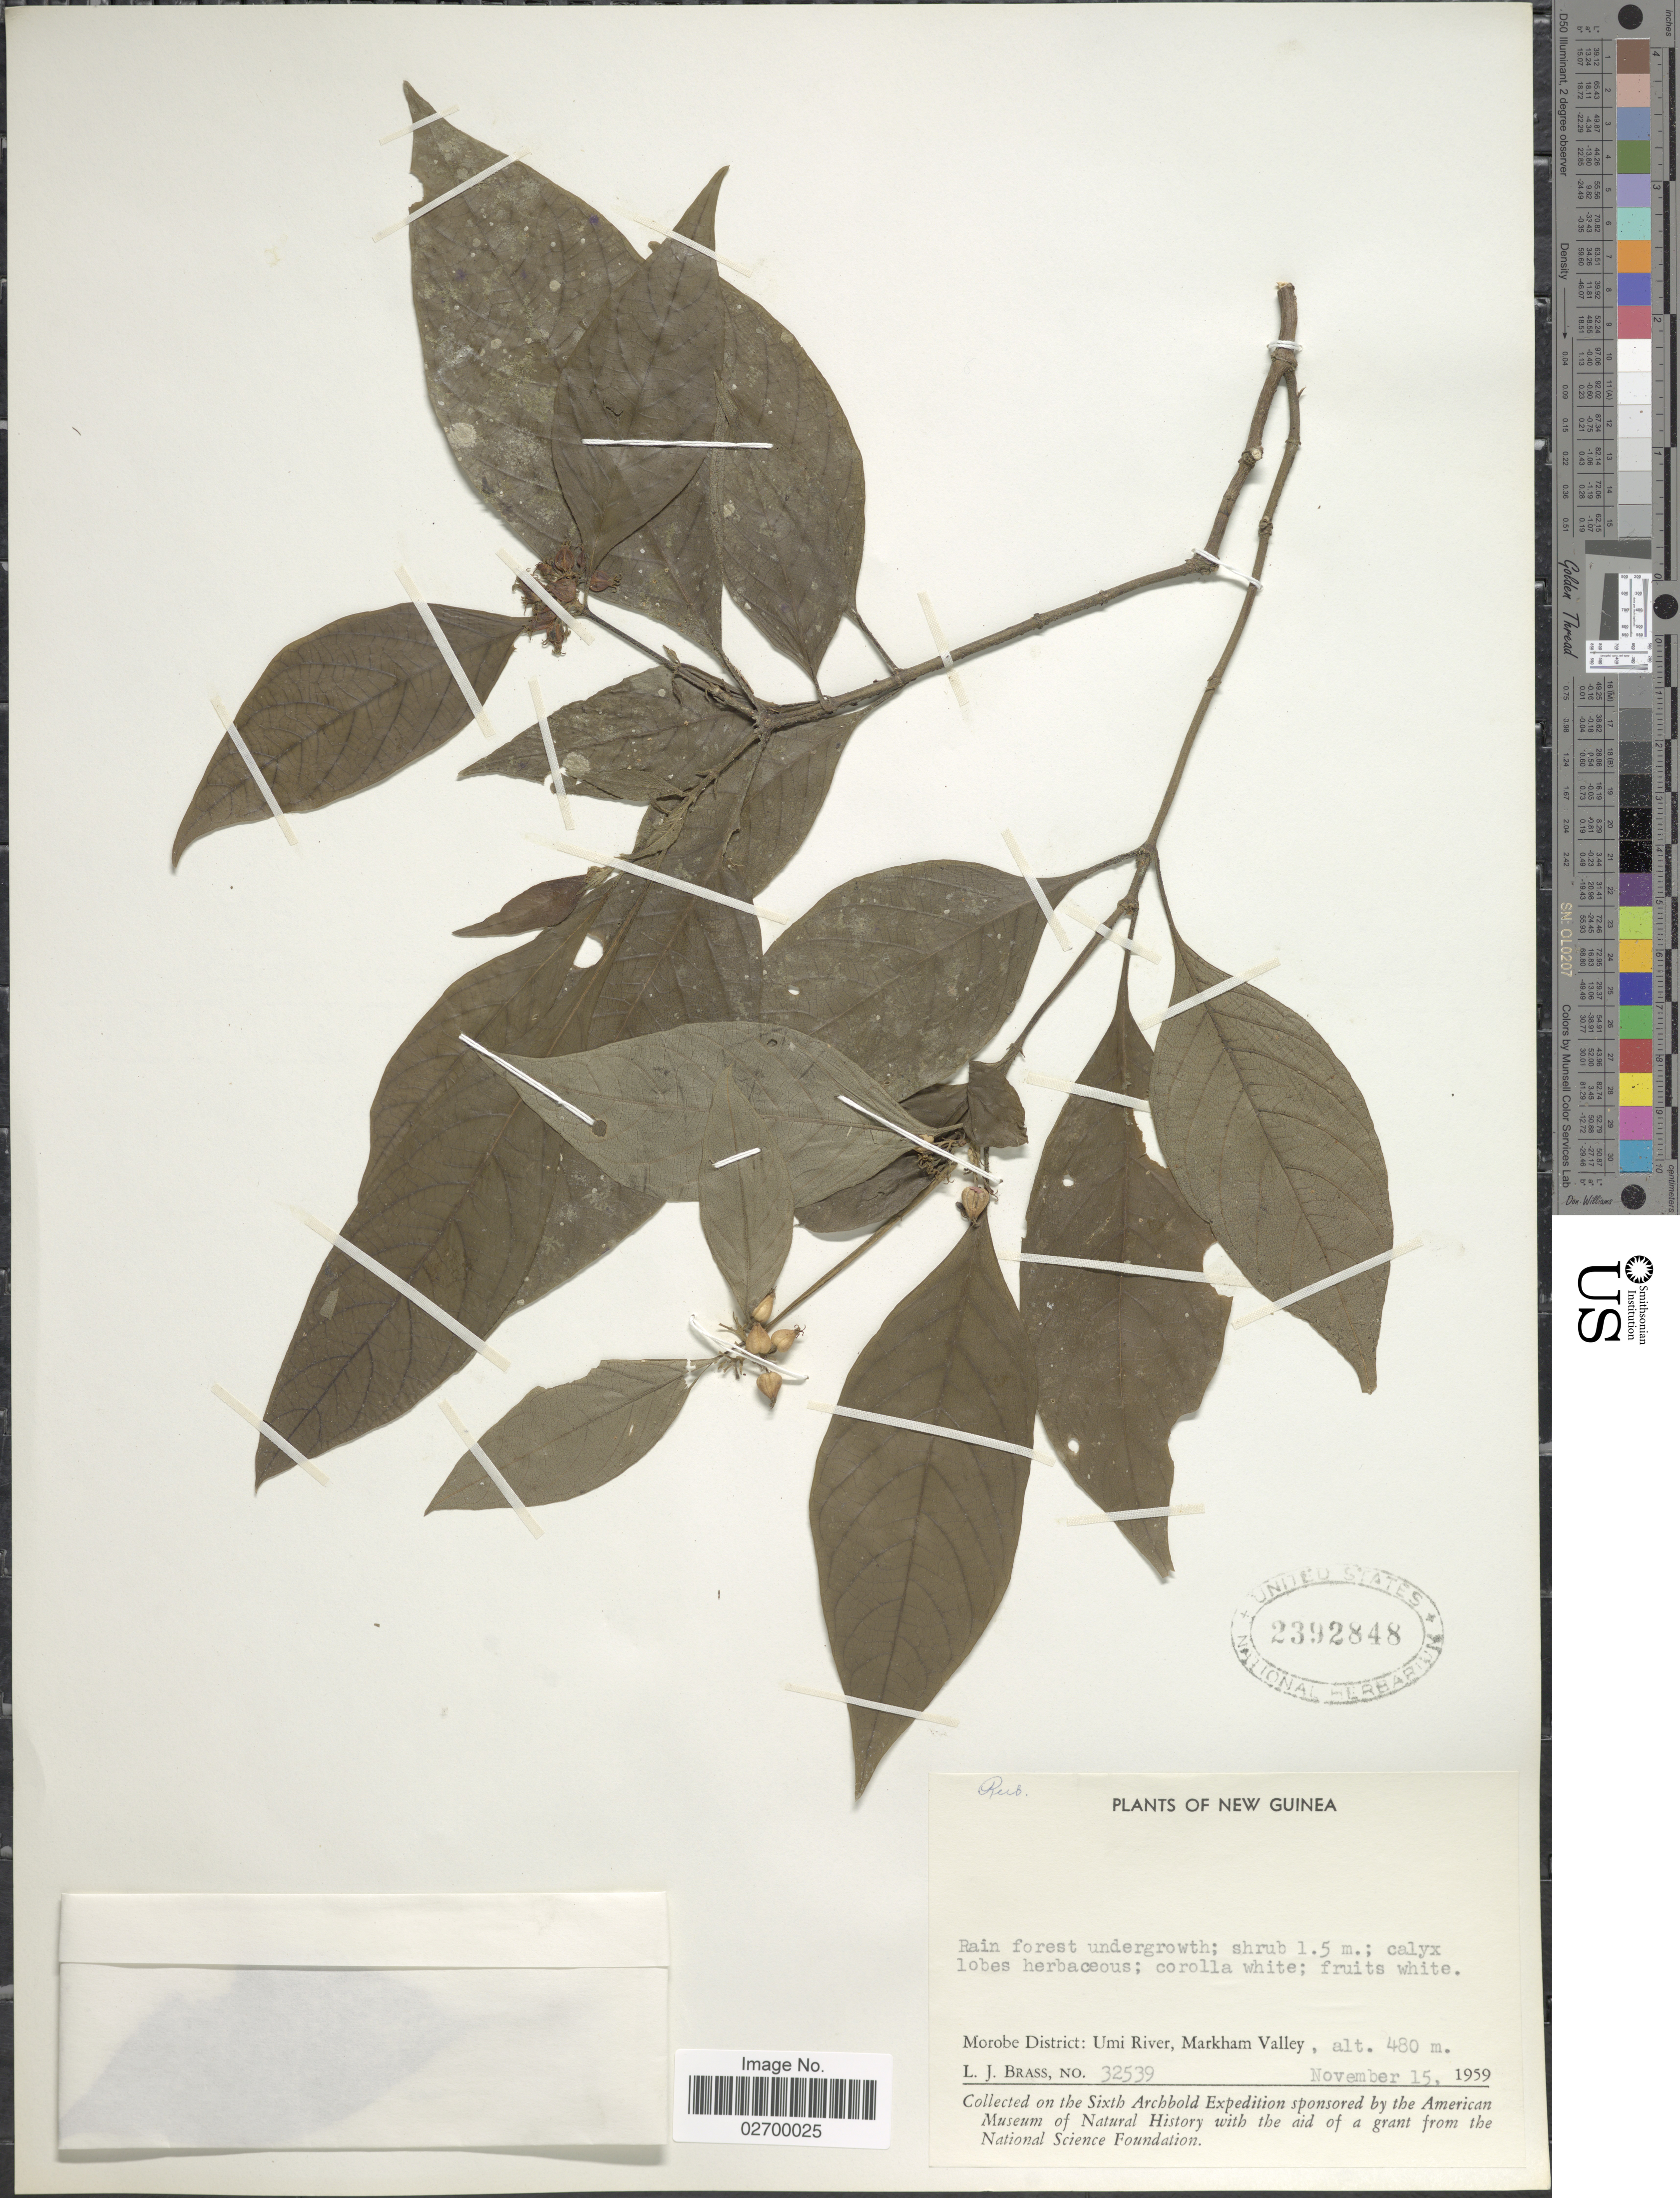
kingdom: Plantae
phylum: Tracheophyta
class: Magnoliopsida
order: Gentianales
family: Rubiaceae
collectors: L. J. Brass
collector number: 32539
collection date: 1959-11-15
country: Papua New Guinea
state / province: Morobe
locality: Umi River, Markham Valley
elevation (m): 480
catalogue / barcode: US 2392848